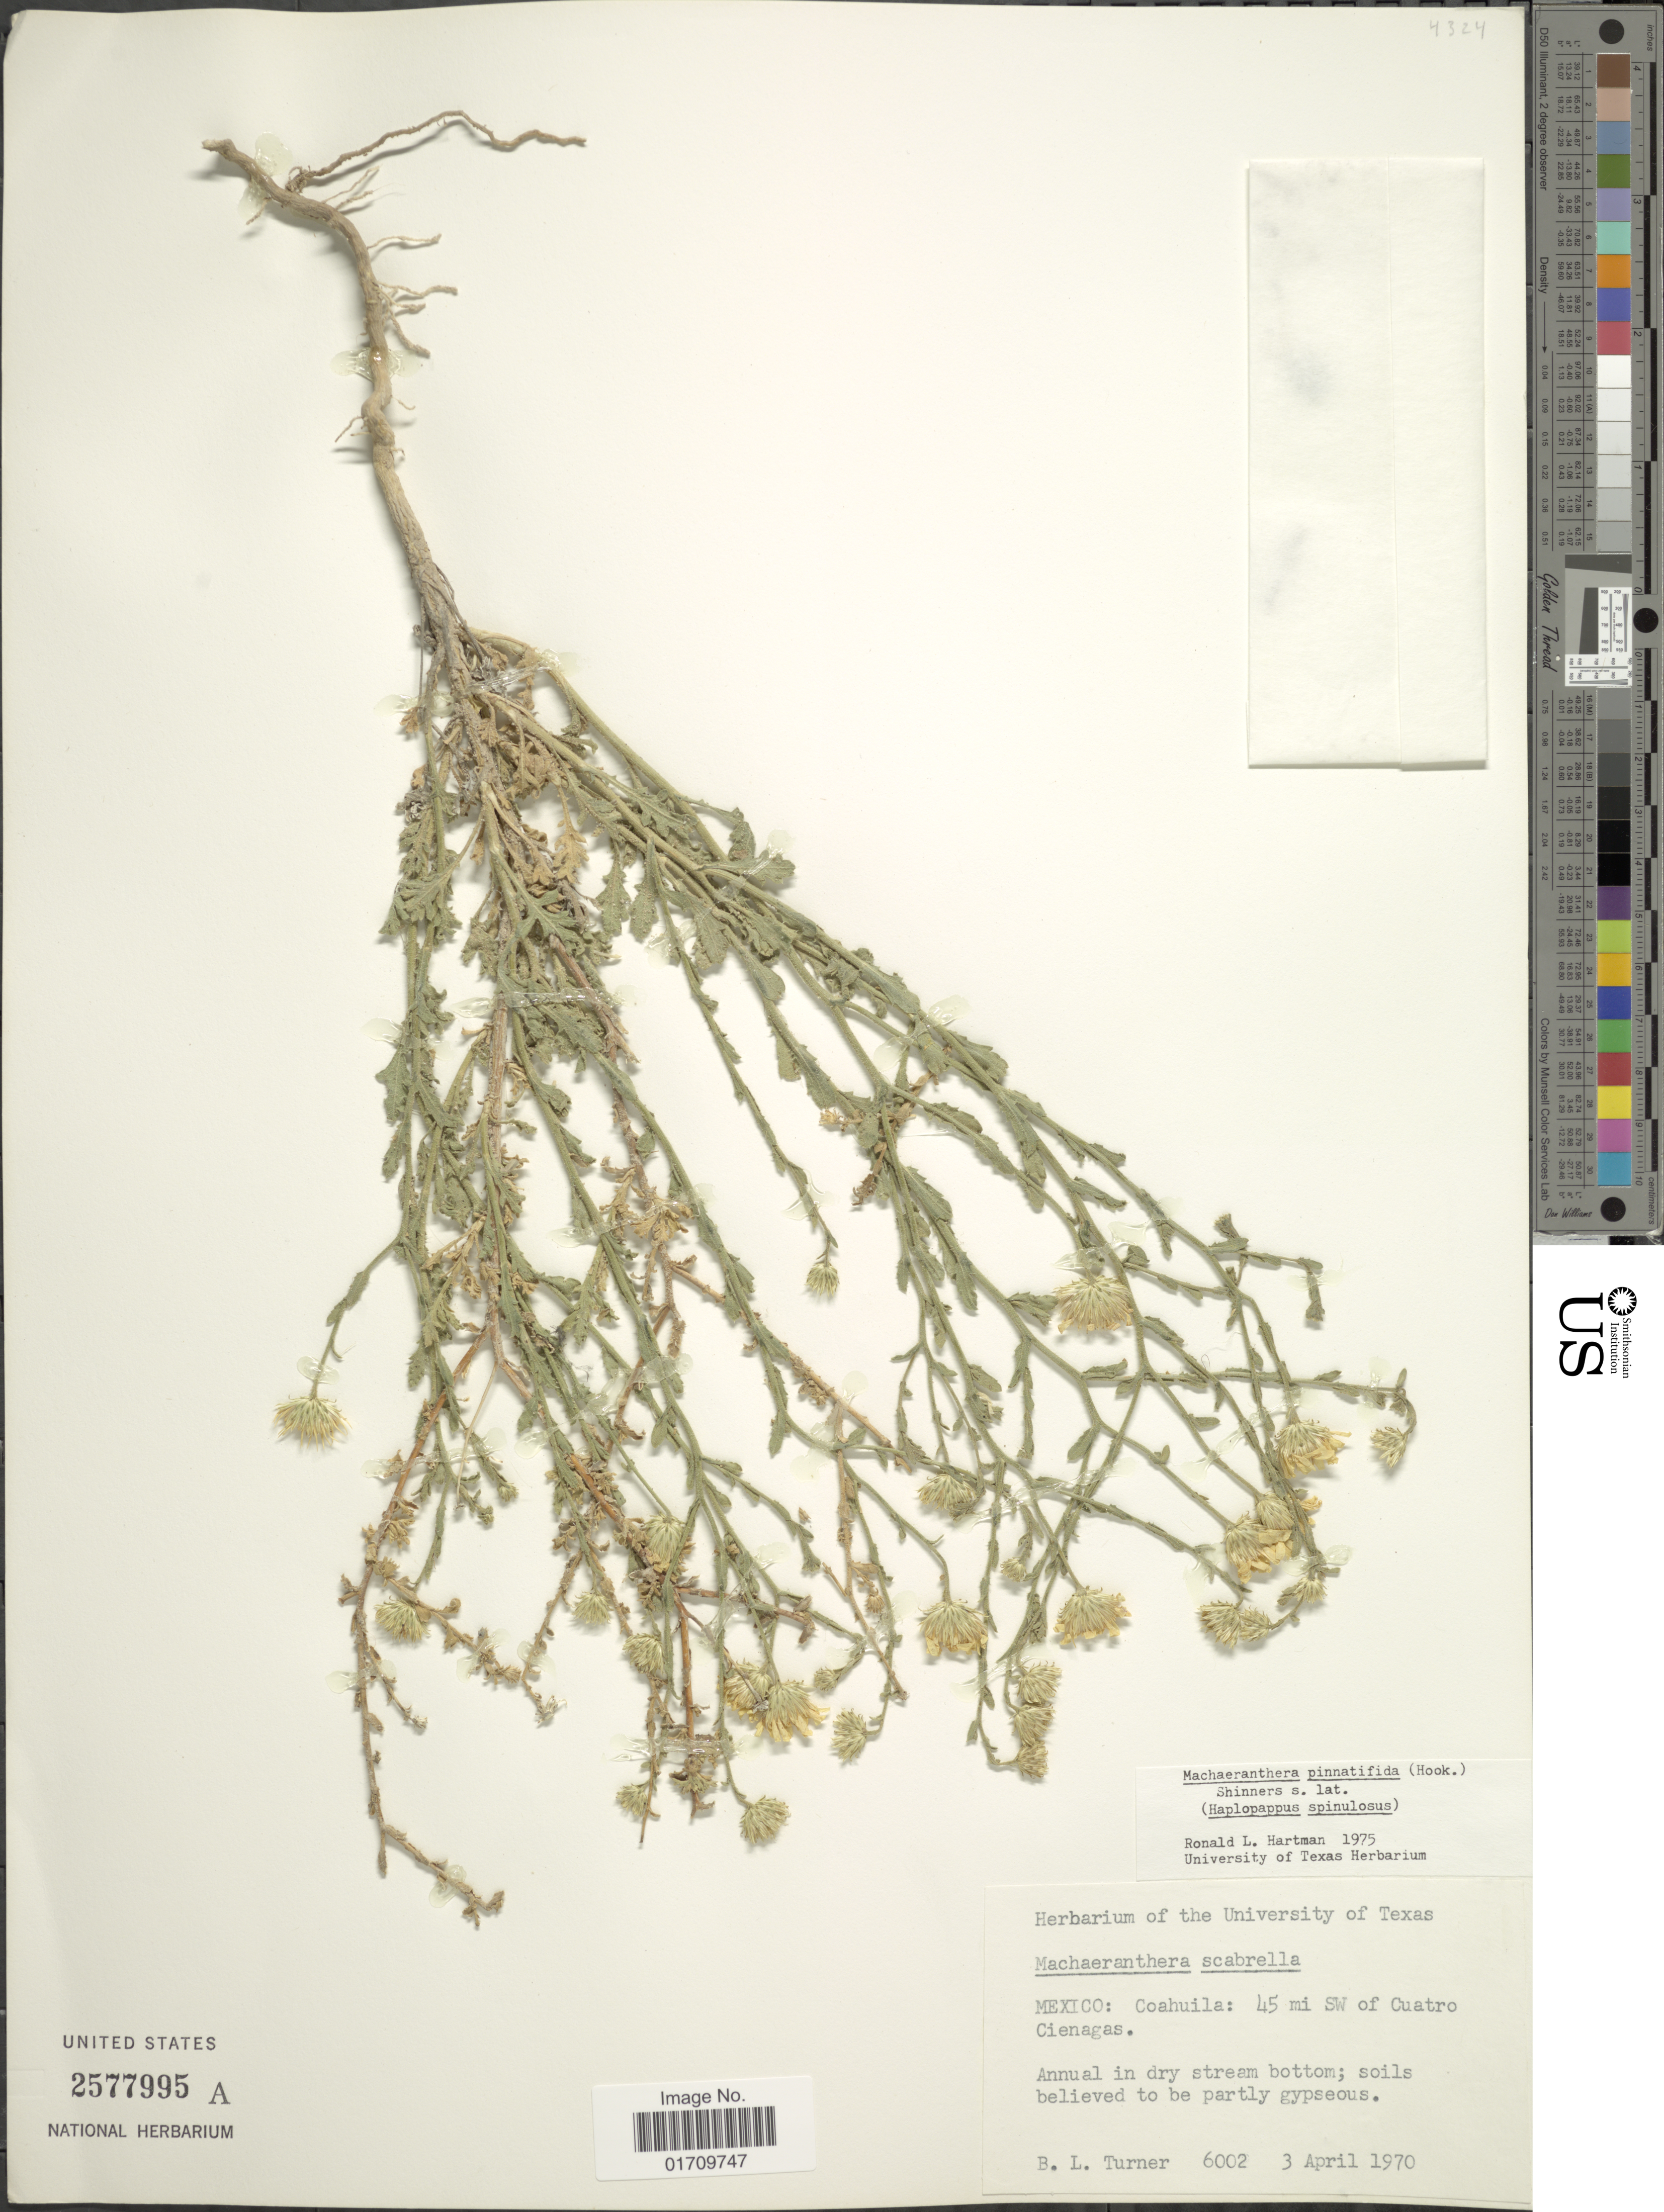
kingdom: Plantae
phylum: Tracheophyta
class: Magnoliopsida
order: Asterales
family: Asteraceae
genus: Machaeranthera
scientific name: Machaeranthera pinnatifida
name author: (Hook.) Shinners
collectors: B. L. Turner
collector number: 6002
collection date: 1970-04-03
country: Mexico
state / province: Coahuila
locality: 45 mi SW of Cuatro Cienagas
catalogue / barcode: US 2577995A